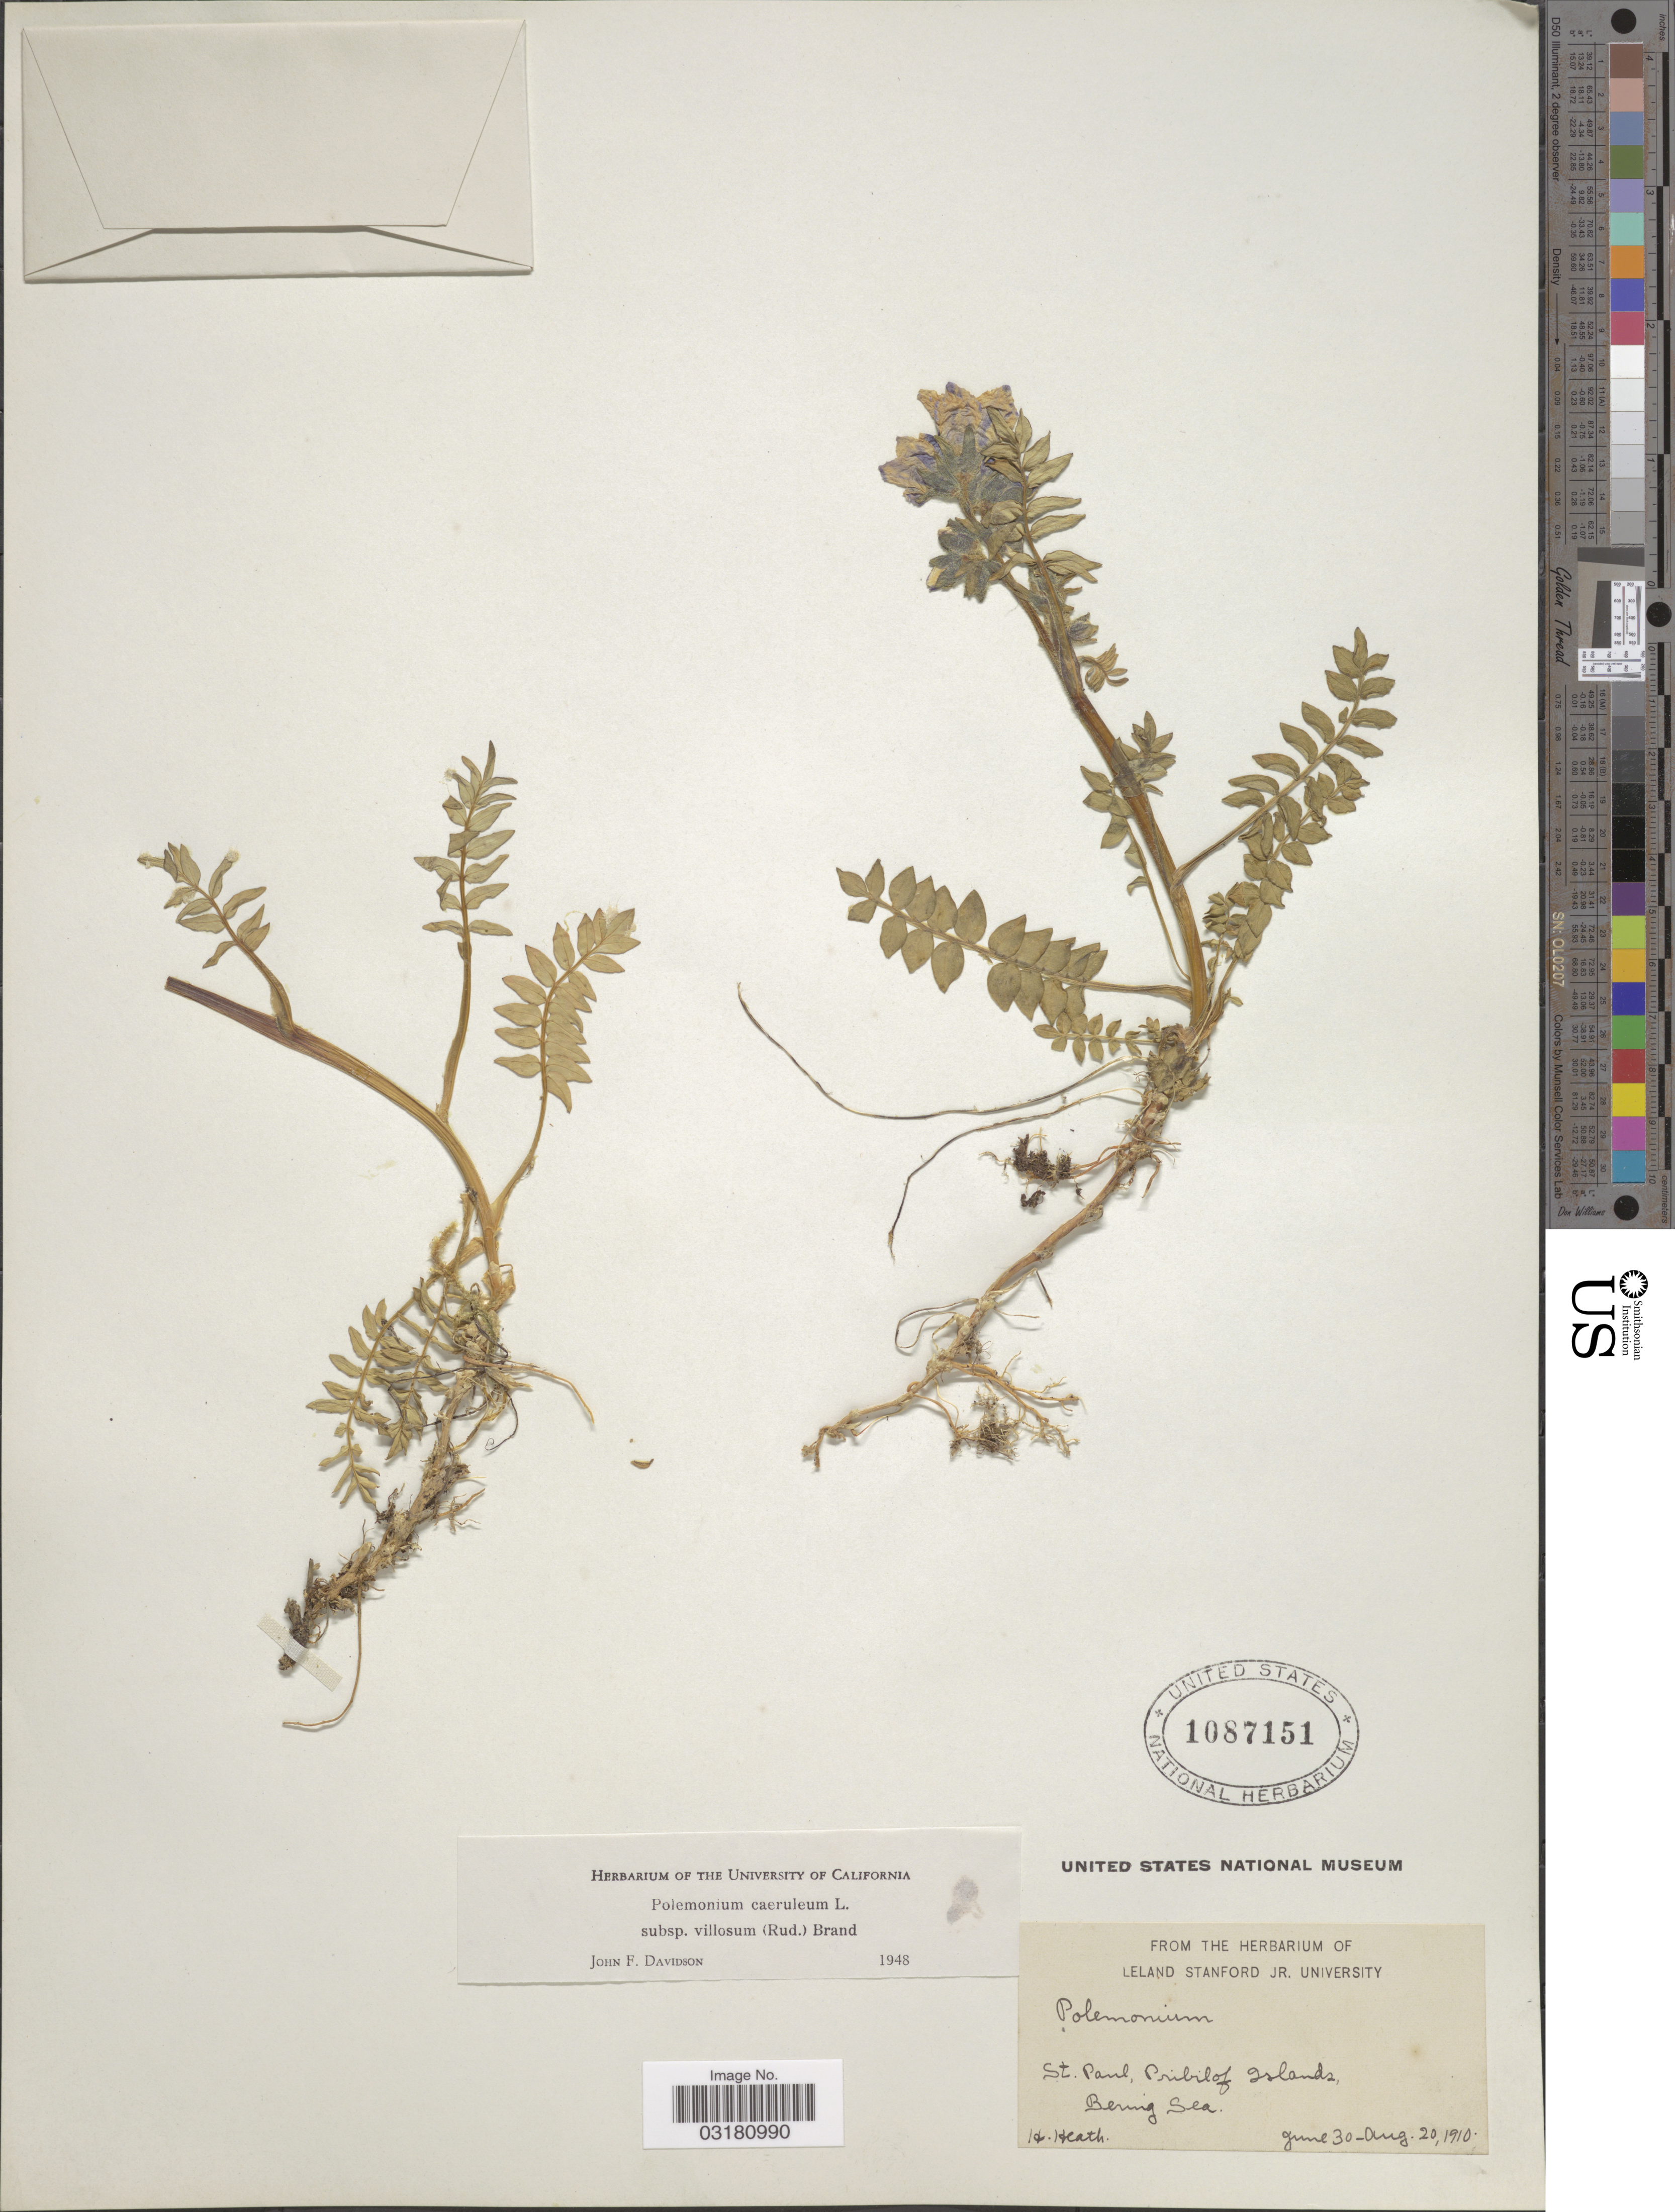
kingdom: Plantae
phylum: Tracheophyta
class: Magnoliopsida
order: Ericales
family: Polemoniaceae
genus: Polemonium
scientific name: Polemonium caeruleum var. villosum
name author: (Rudolph ex Georgi) Brand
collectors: H. Heath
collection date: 1910-06-30/1910-08-20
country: United States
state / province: Alaska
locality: St. Paul, Pribilof Islands, Bering Sea.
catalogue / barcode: US 1087151